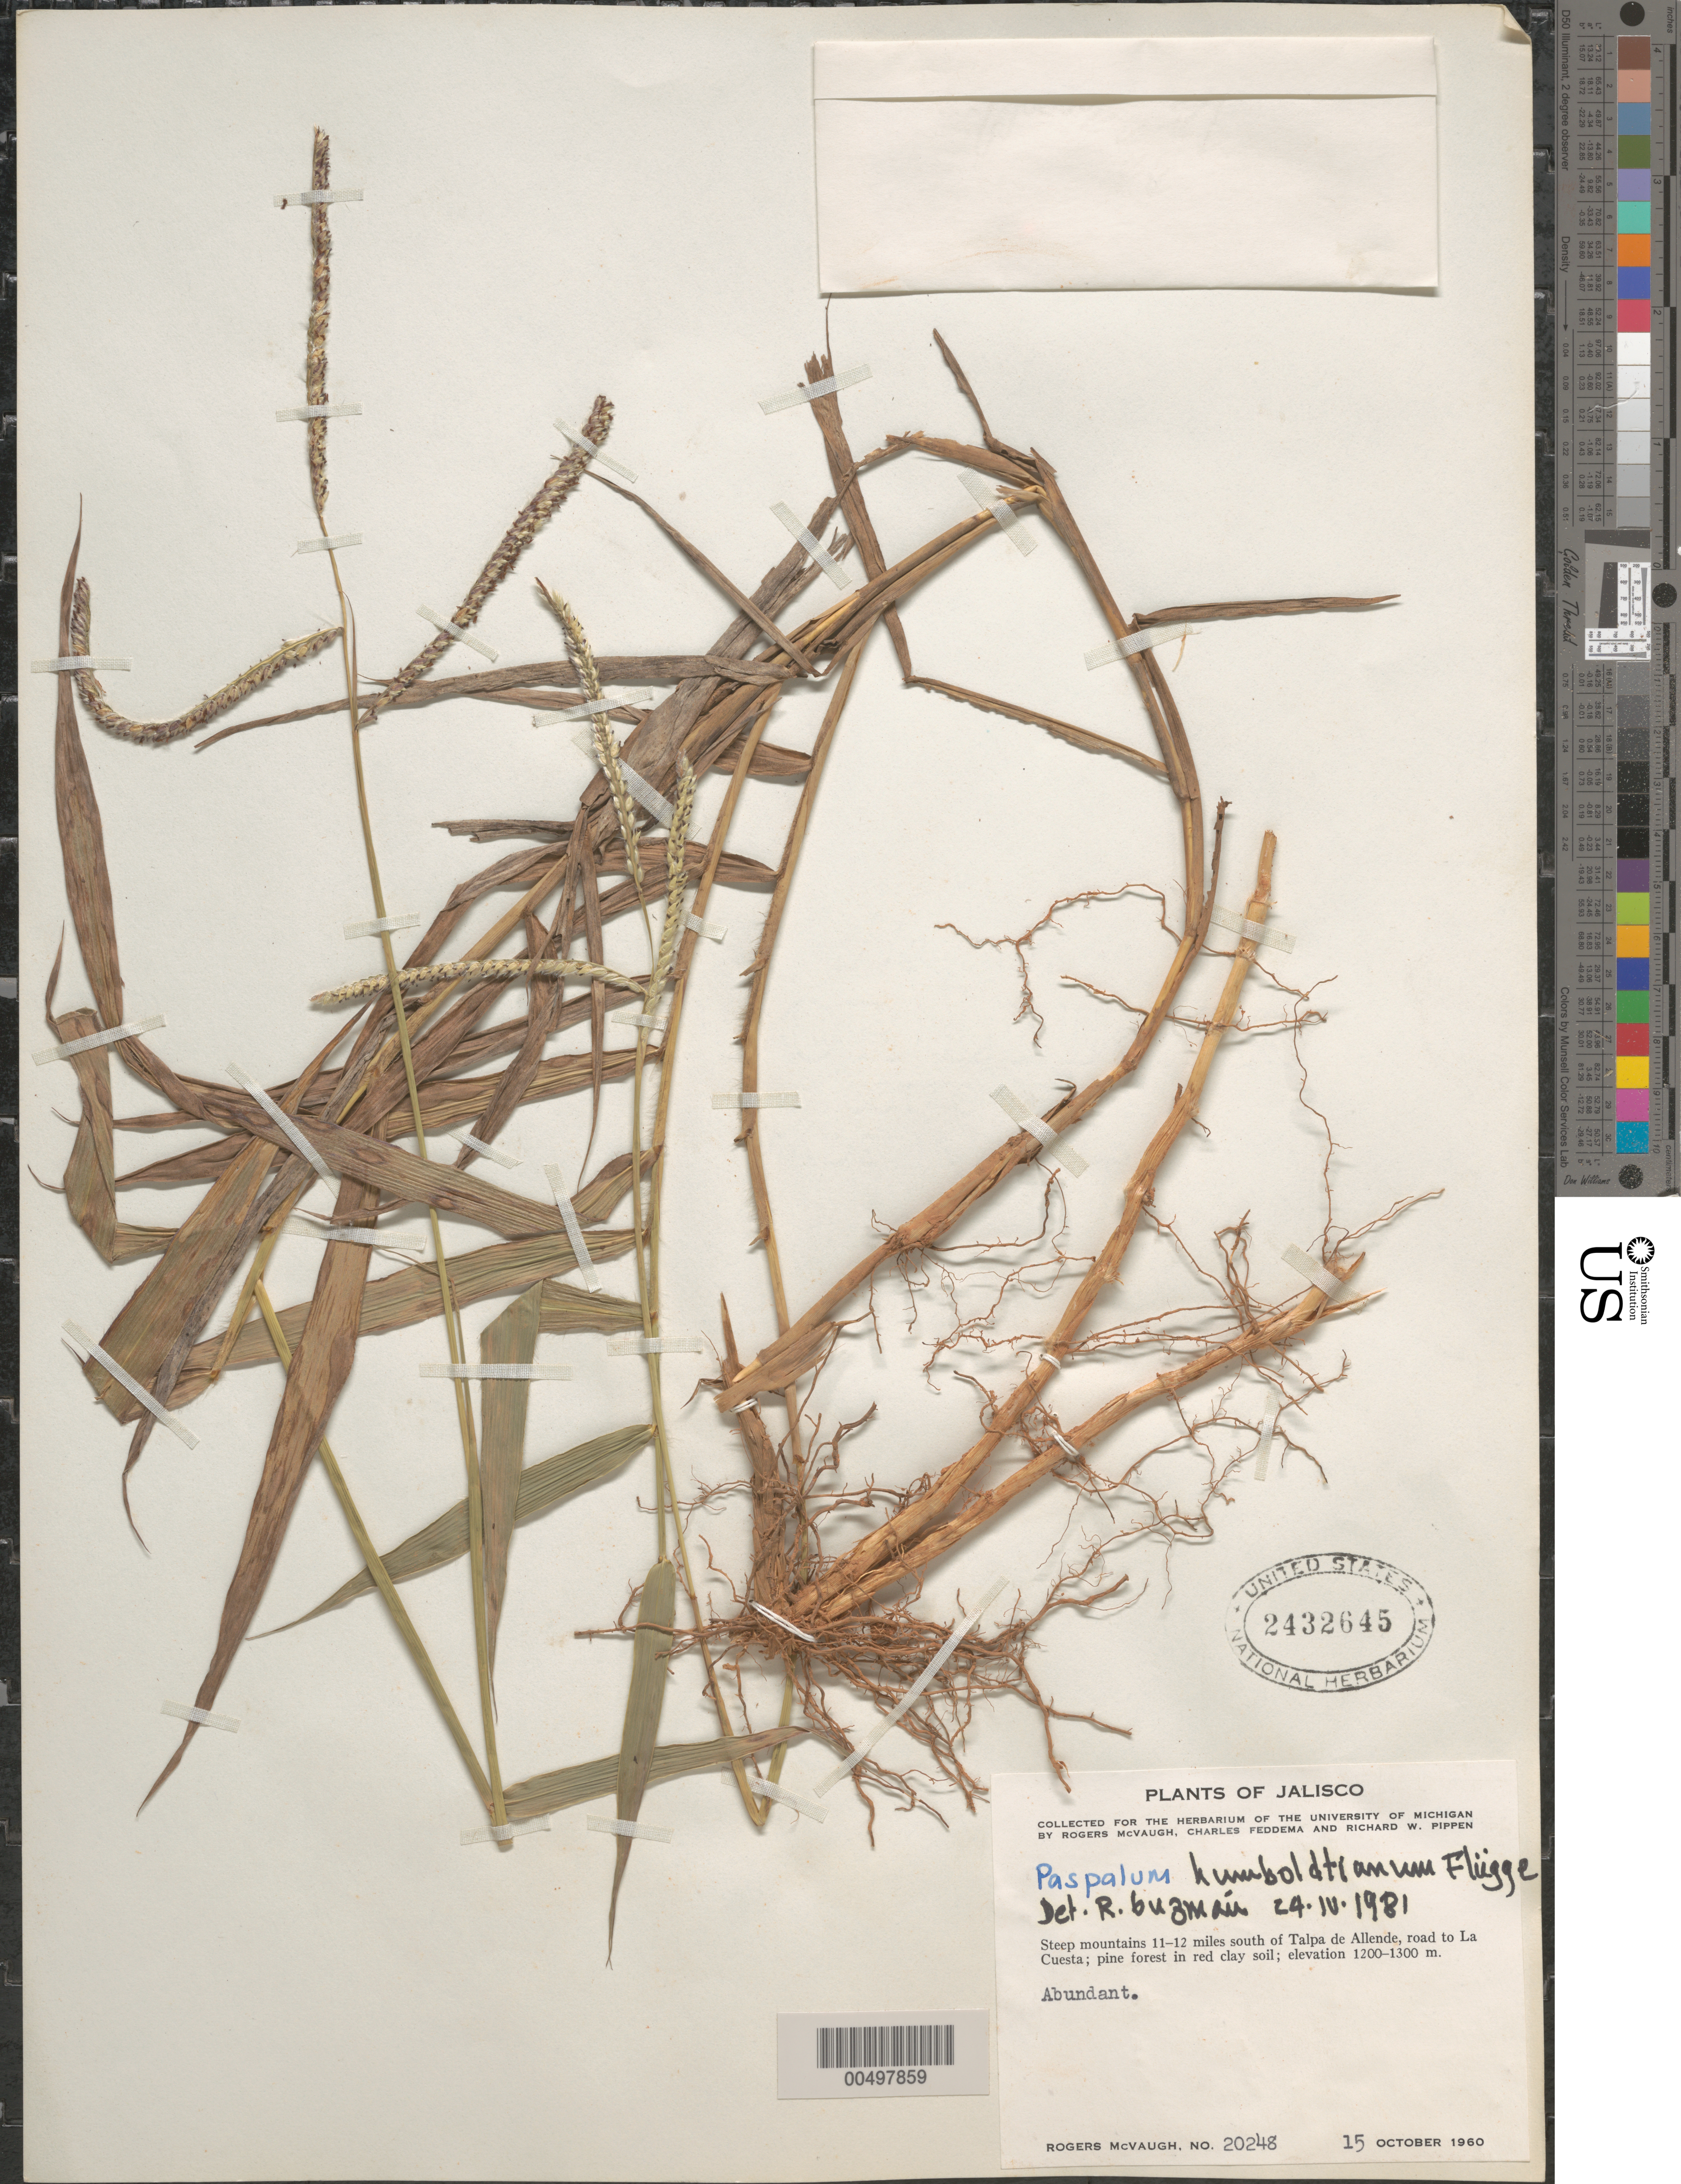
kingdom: Plantae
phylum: Tracheophyta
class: Liliopsida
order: Poales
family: Poaceae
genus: Paspalum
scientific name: Paspalum humboldtianum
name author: Flüggé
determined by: Guzm n, R.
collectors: R. McVaugh, C. Feddema & R. W. Pippen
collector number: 20248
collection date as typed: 15 Oct 1960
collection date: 1960-10-15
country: Mexico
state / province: Jalisco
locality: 11-12 mi S of Talpa de Allende, rd to La Cuesta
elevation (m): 1200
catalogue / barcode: US 2432645